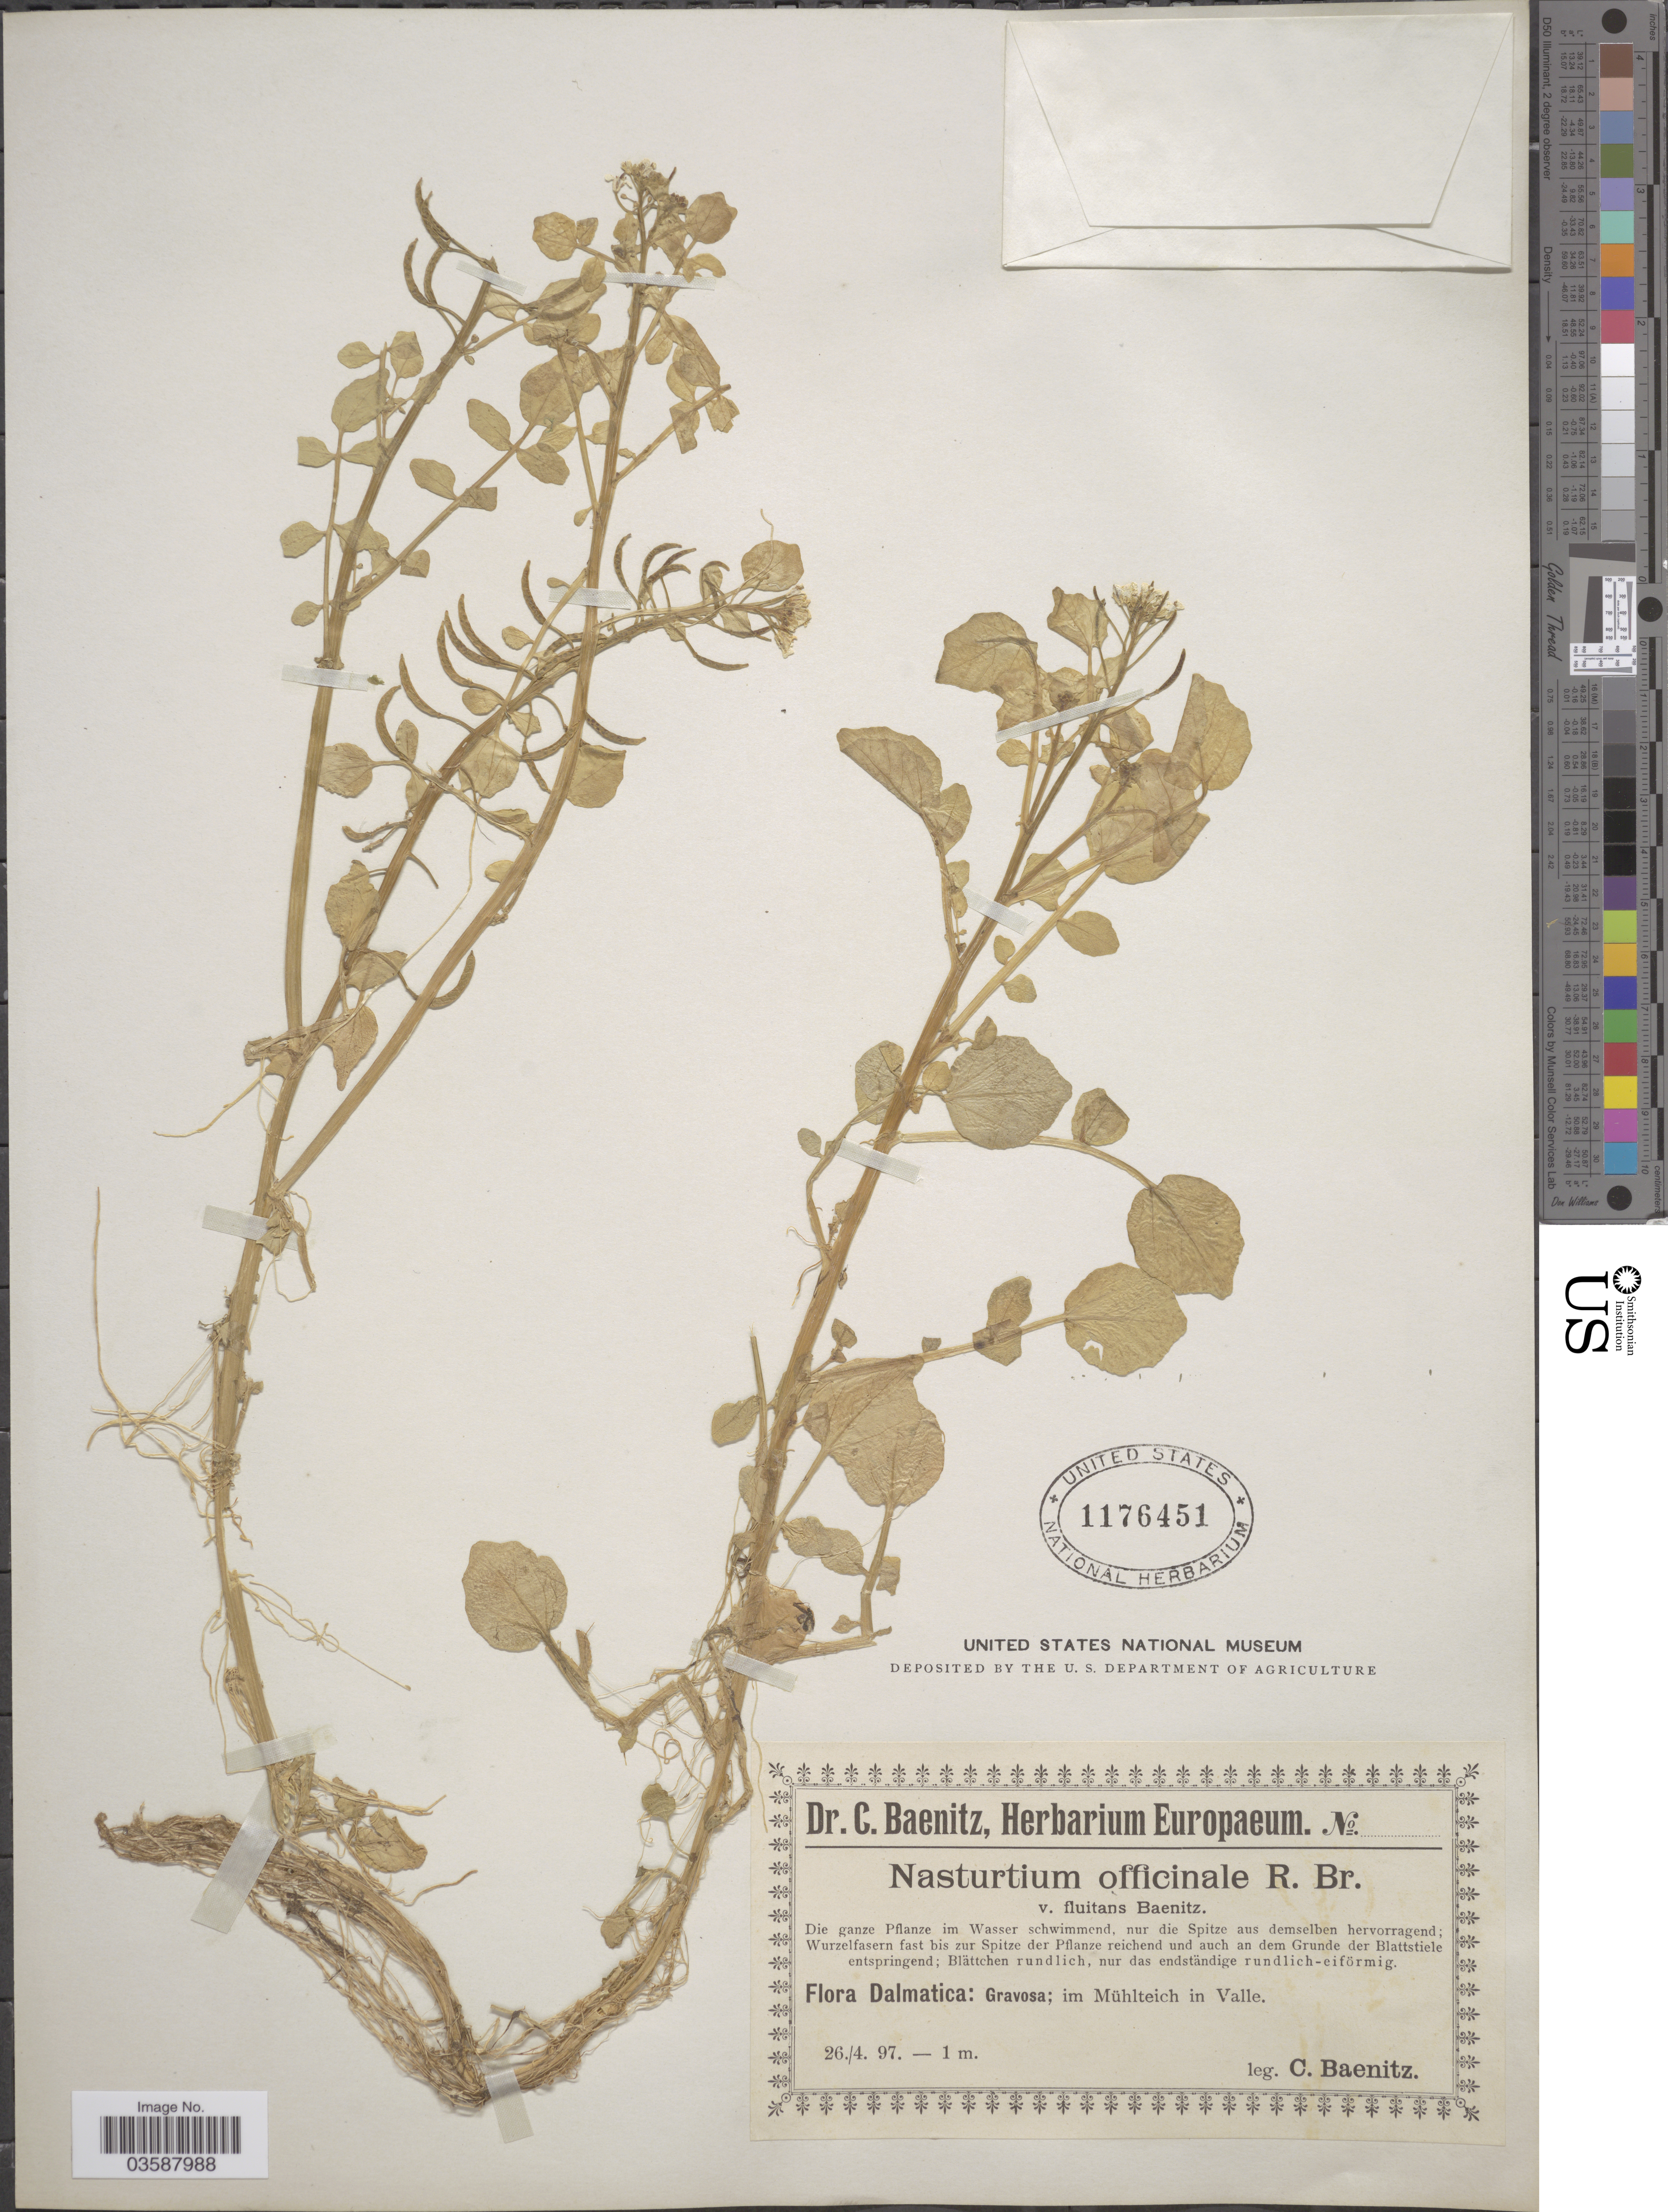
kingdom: Plantae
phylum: Tracheophyta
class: Magnoliopsida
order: Brassicales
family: Brassicaceae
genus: Nasturtium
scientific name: Nasturtium officinale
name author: R. Br.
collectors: C. G. Baenitz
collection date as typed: Transcribed d/m/y: 26/4/97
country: Croatia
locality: Dalmatica: Gravosa; im Mühlteich in Valle.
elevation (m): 1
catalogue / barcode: US 1176451